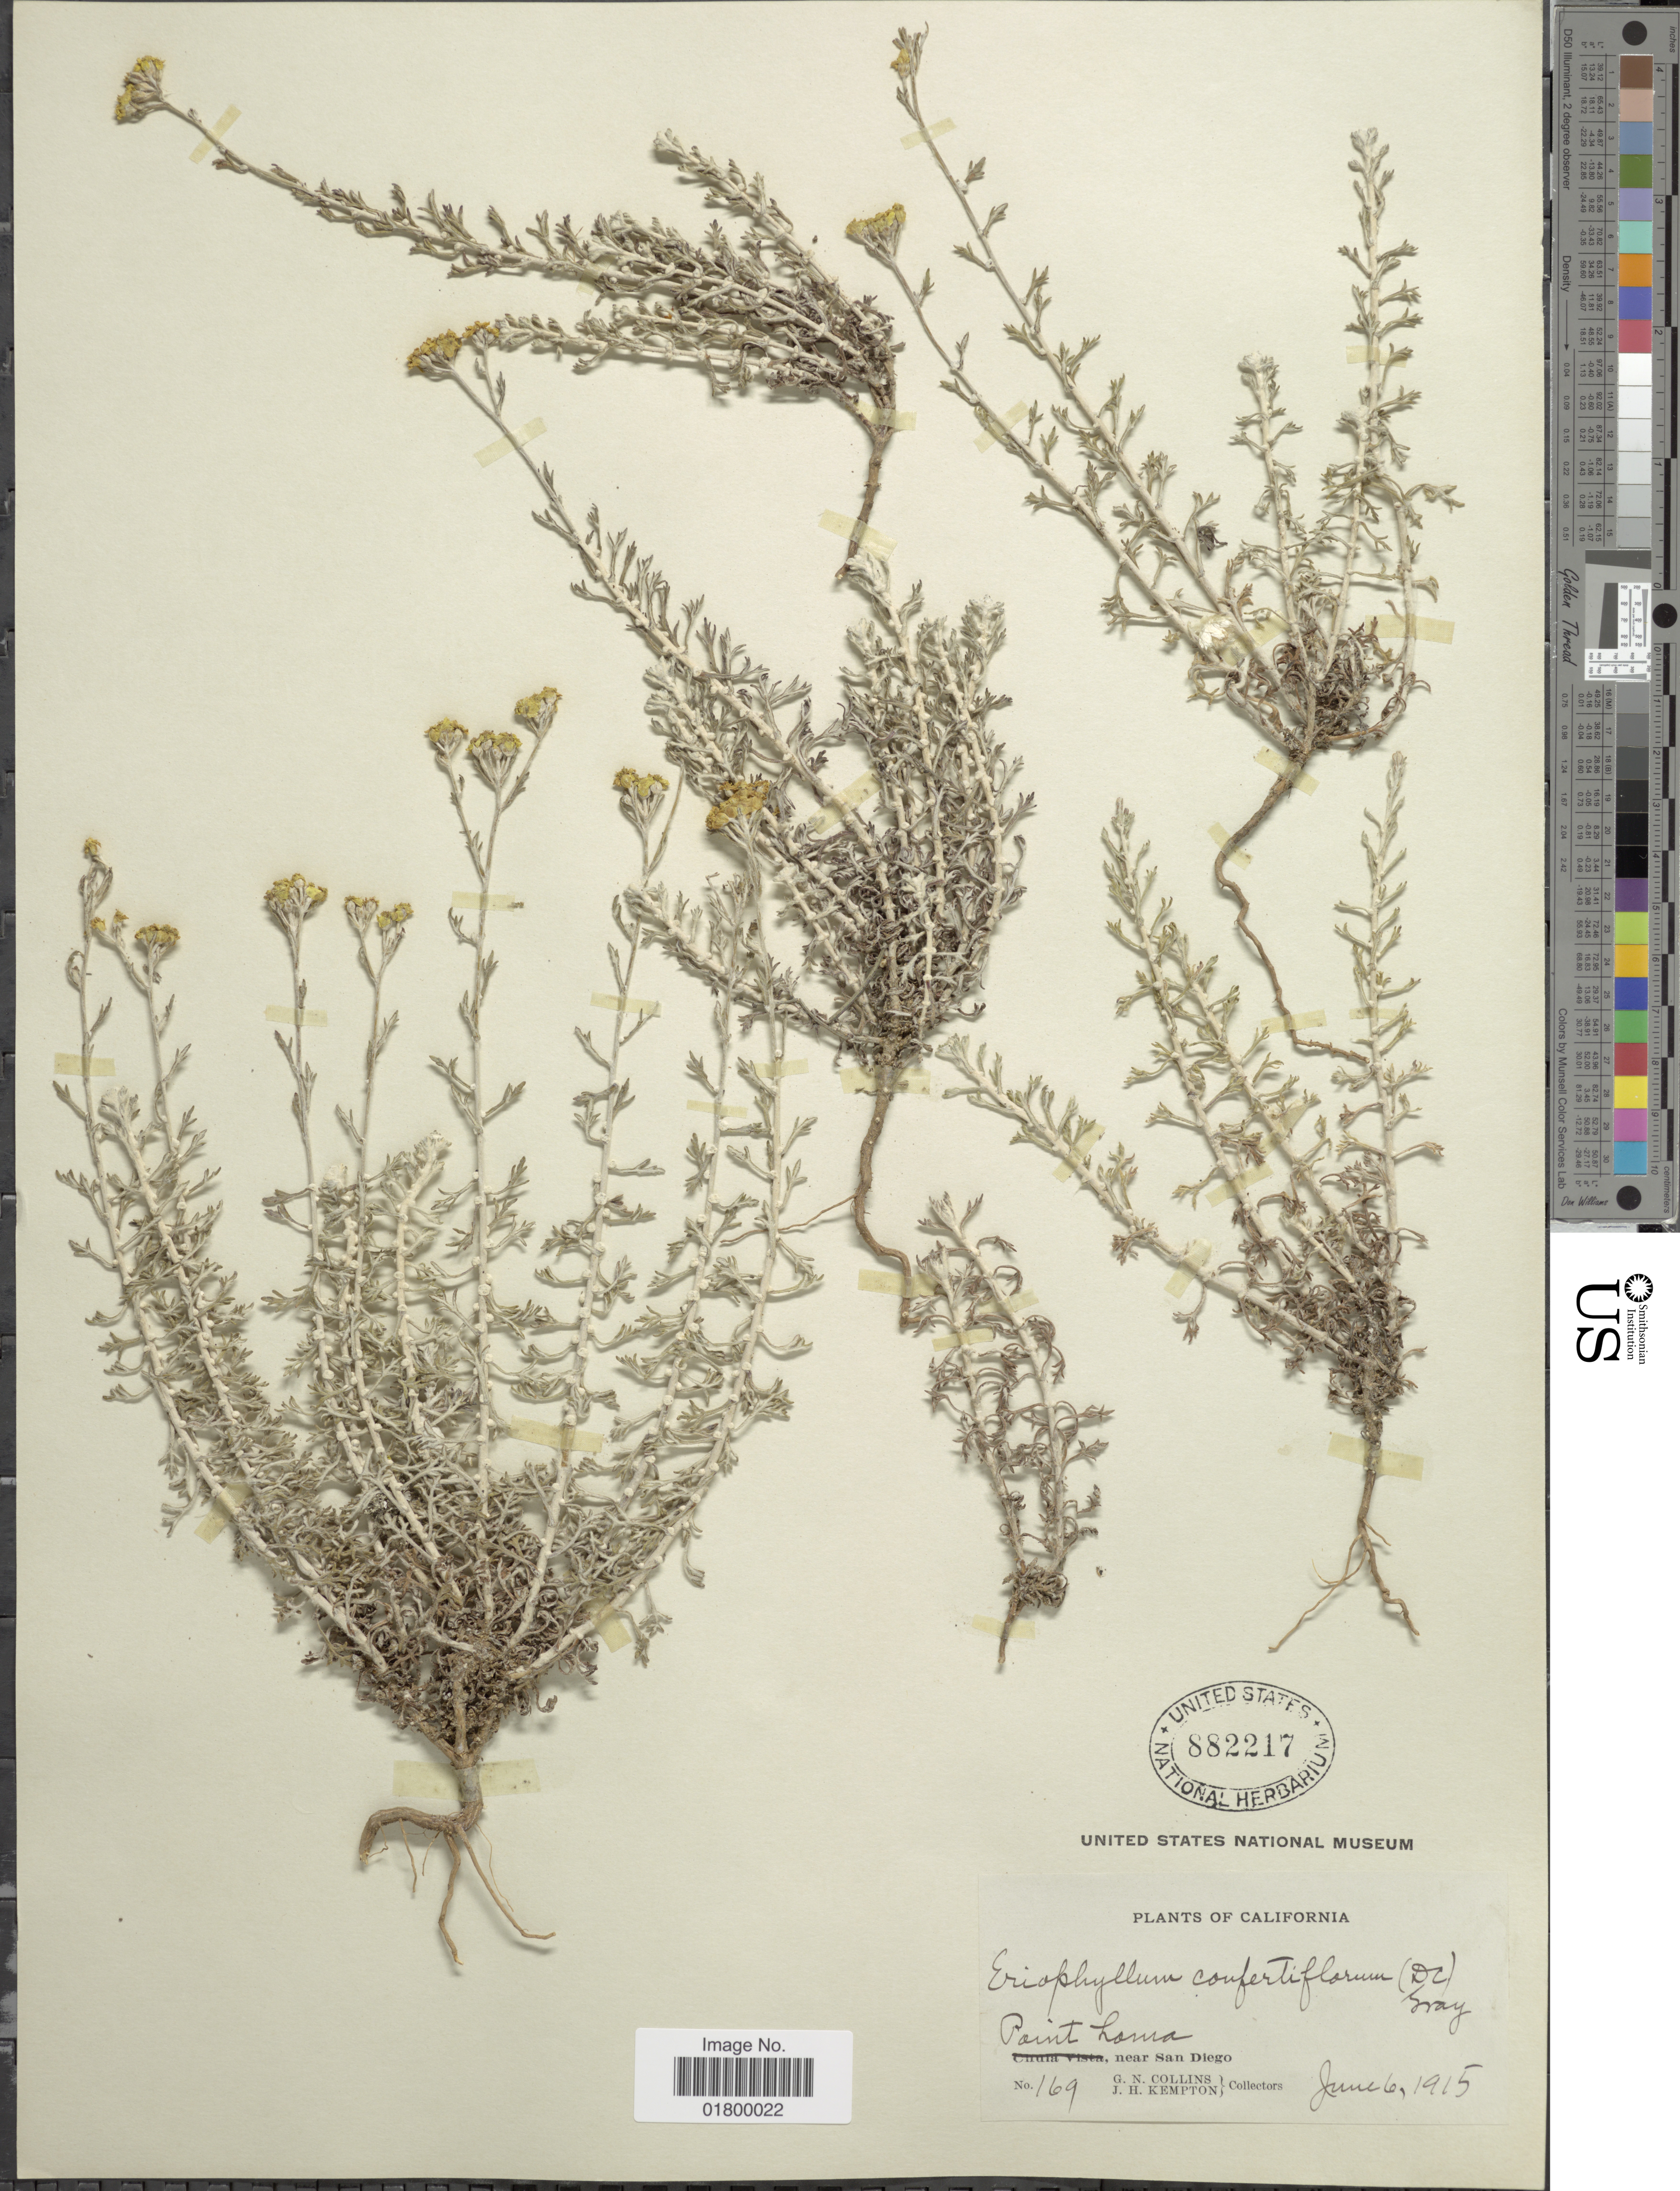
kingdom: Plantae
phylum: Tracheophyta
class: Magnoliopsida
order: Asterales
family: Asteraceae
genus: Eriophyllum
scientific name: Eriophyllum confertiflorum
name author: (DC.) A. Gray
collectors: G. Collins & J. H. Kempton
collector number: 169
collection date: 1915-06-06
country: United States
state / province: California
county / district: San Diego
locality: Point Loma, near San Diego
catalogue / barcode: US 882217